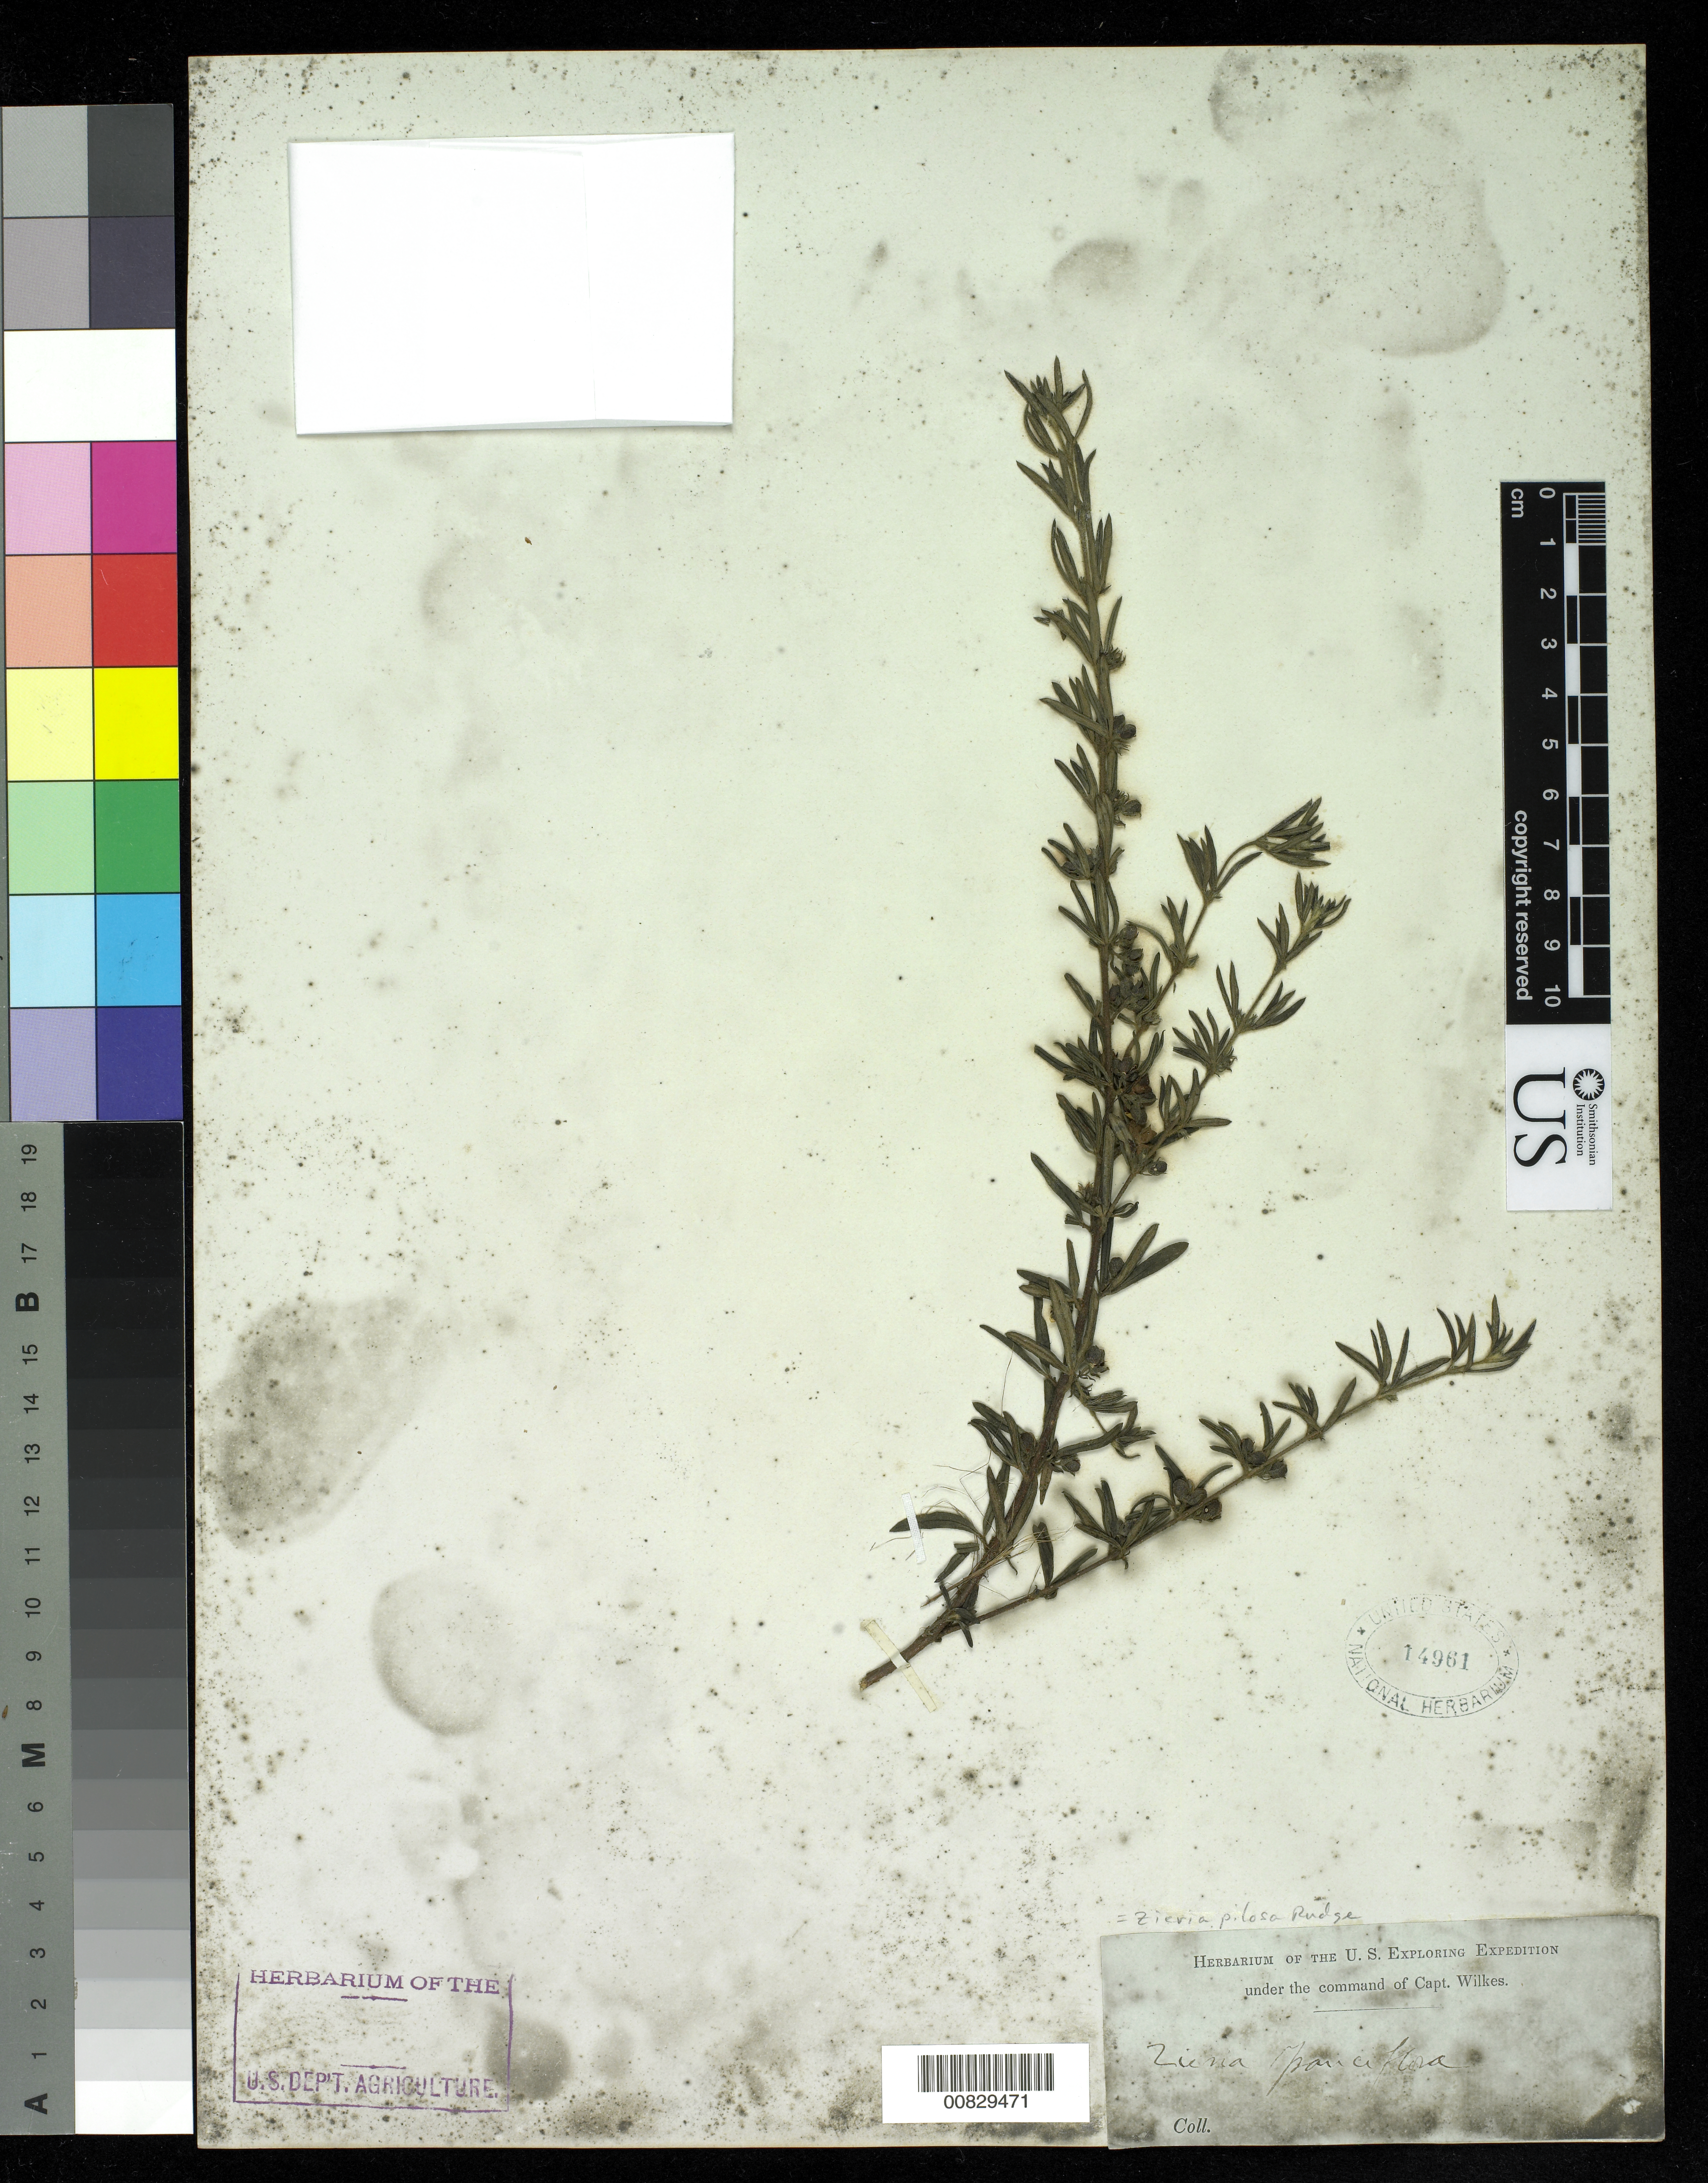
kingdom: Plantae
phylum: Tracheophyta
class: Magnoliopsida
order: Sapindales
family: Rutaceae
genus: Zieria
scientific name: Zieria pilosa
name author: Rudge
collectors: Wilkes Explor. Exped.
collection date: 1838/1842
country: Australia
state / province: New South Wales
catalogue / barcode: US 14961